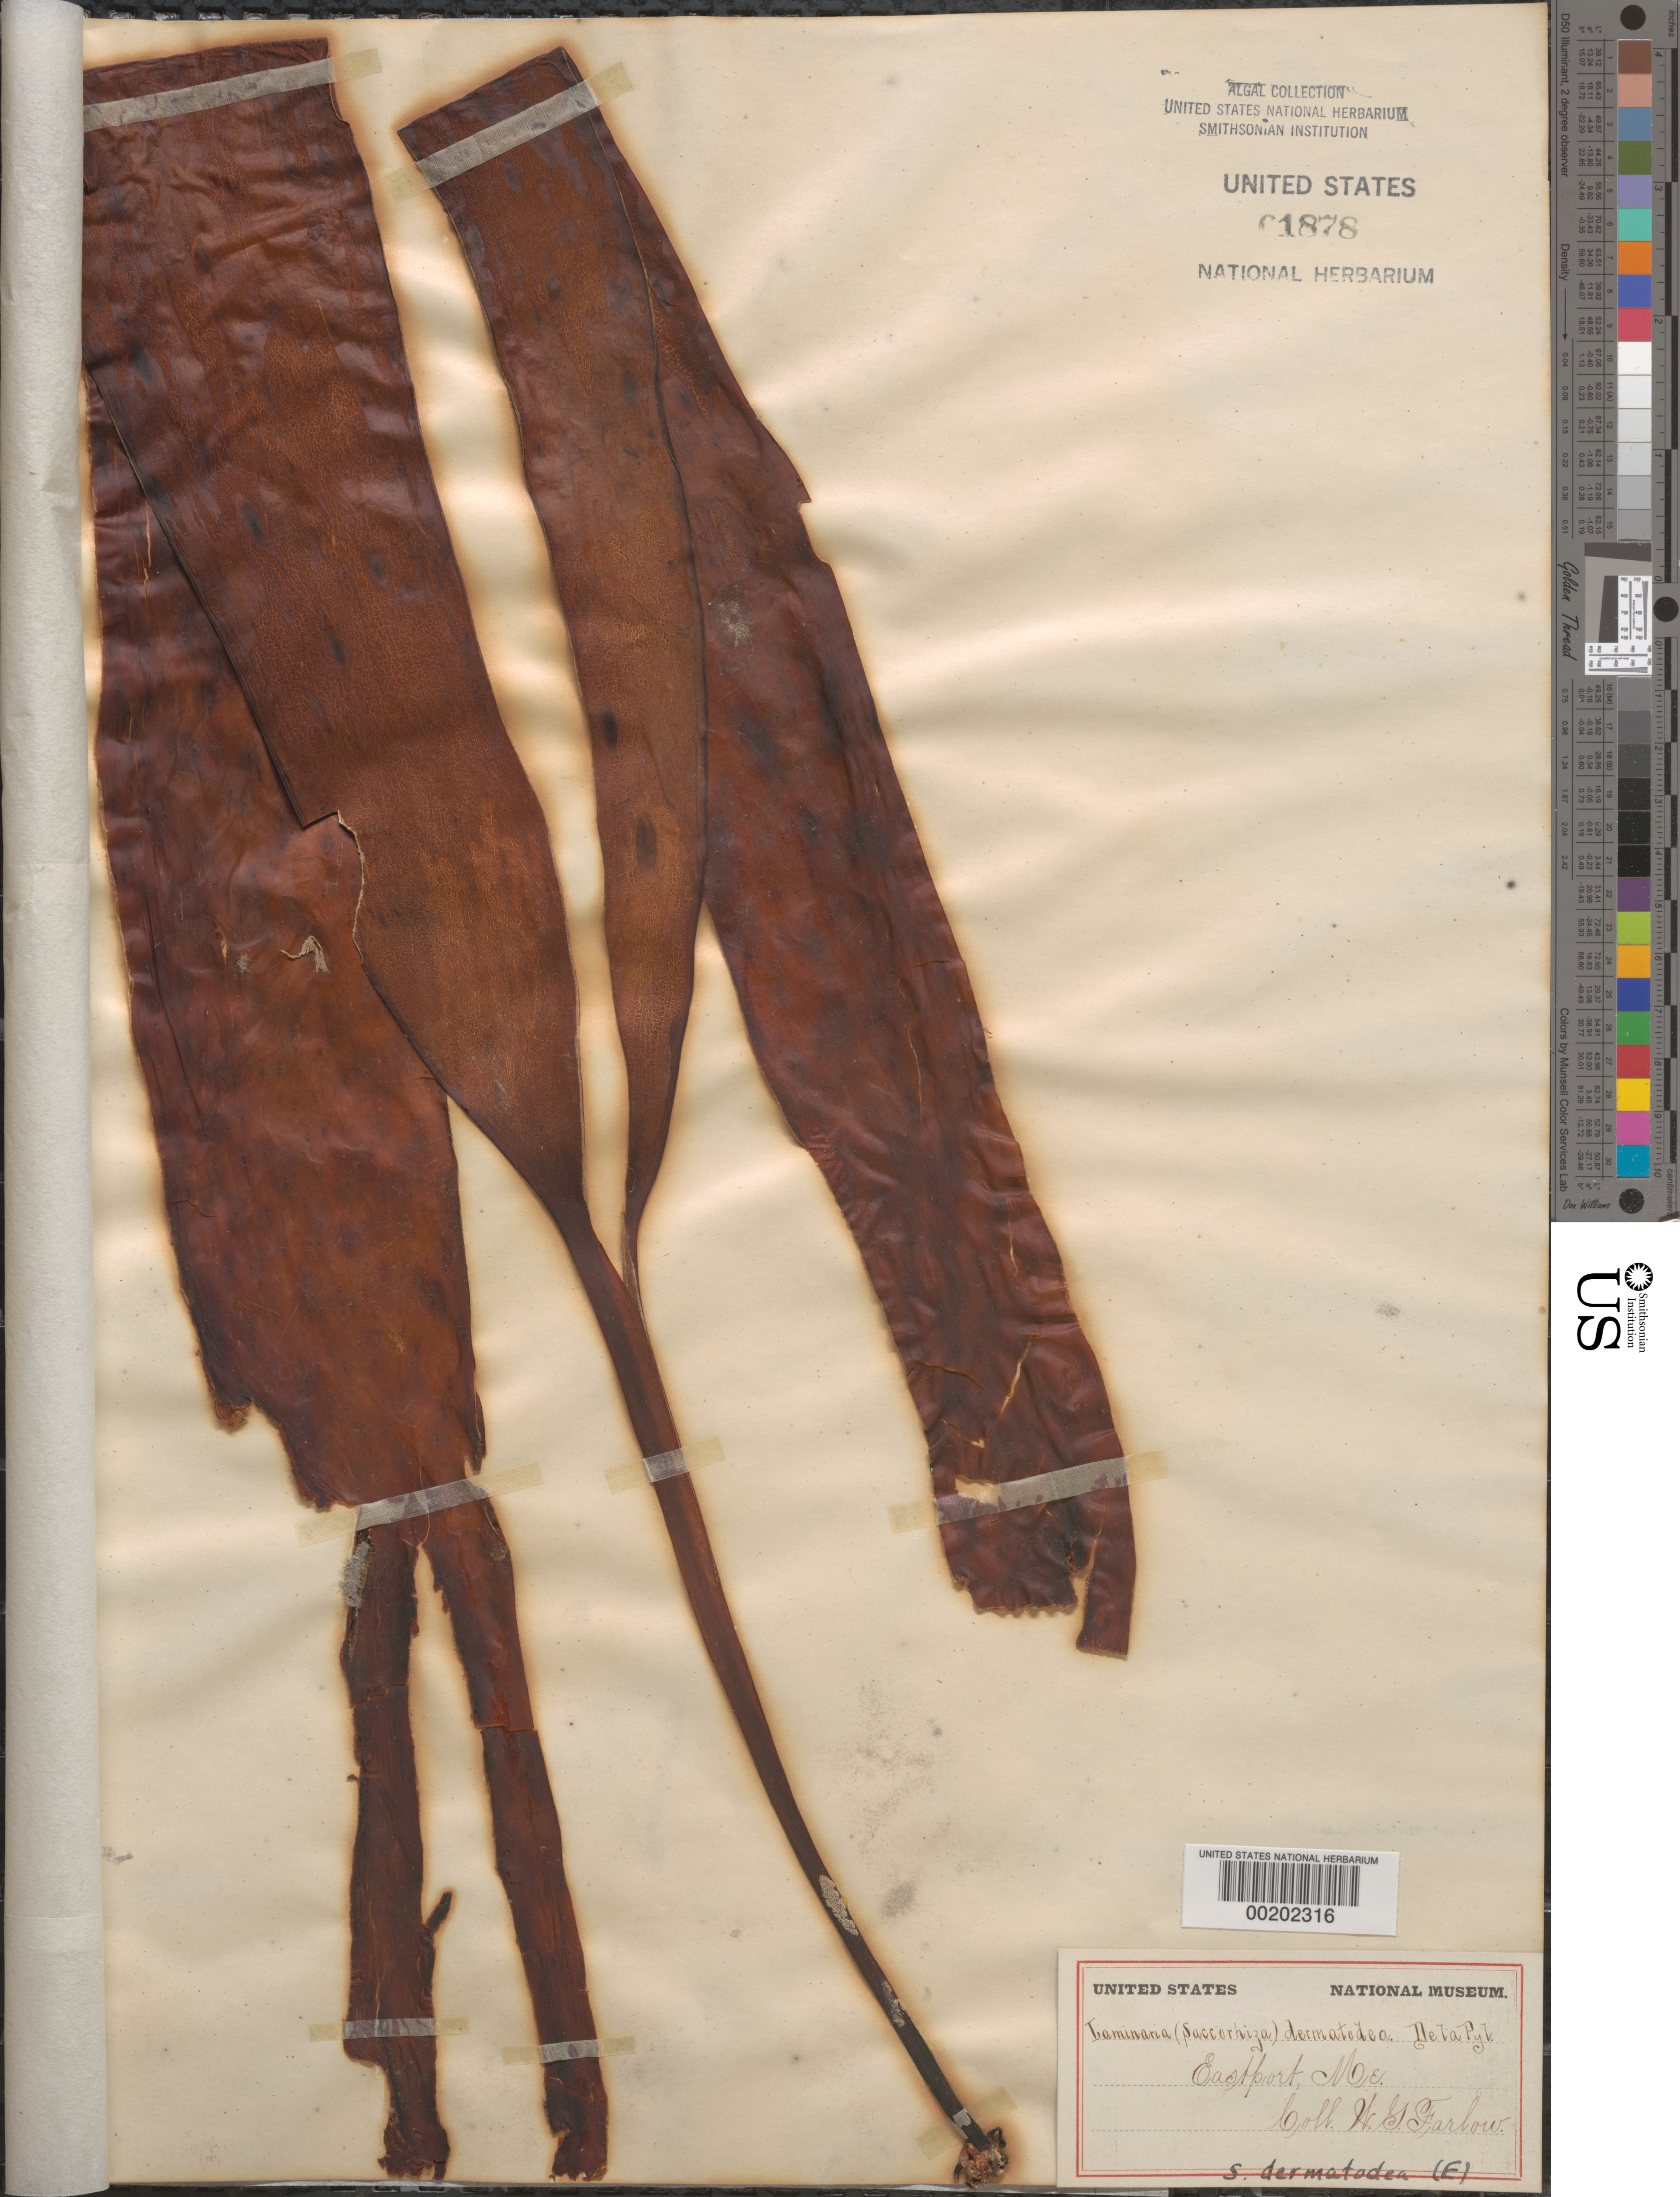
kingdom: Chromista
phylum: Foraminifera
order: Astrorhizida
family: Hyperamminidae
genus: Saccorhiza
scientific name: Saccorhiza dermatodea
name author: (Bach. Pyl.) J. Agardh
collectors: W. G. Farlow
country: United States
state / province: Maine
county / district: Washington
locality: Eastport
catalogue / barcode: US 1878